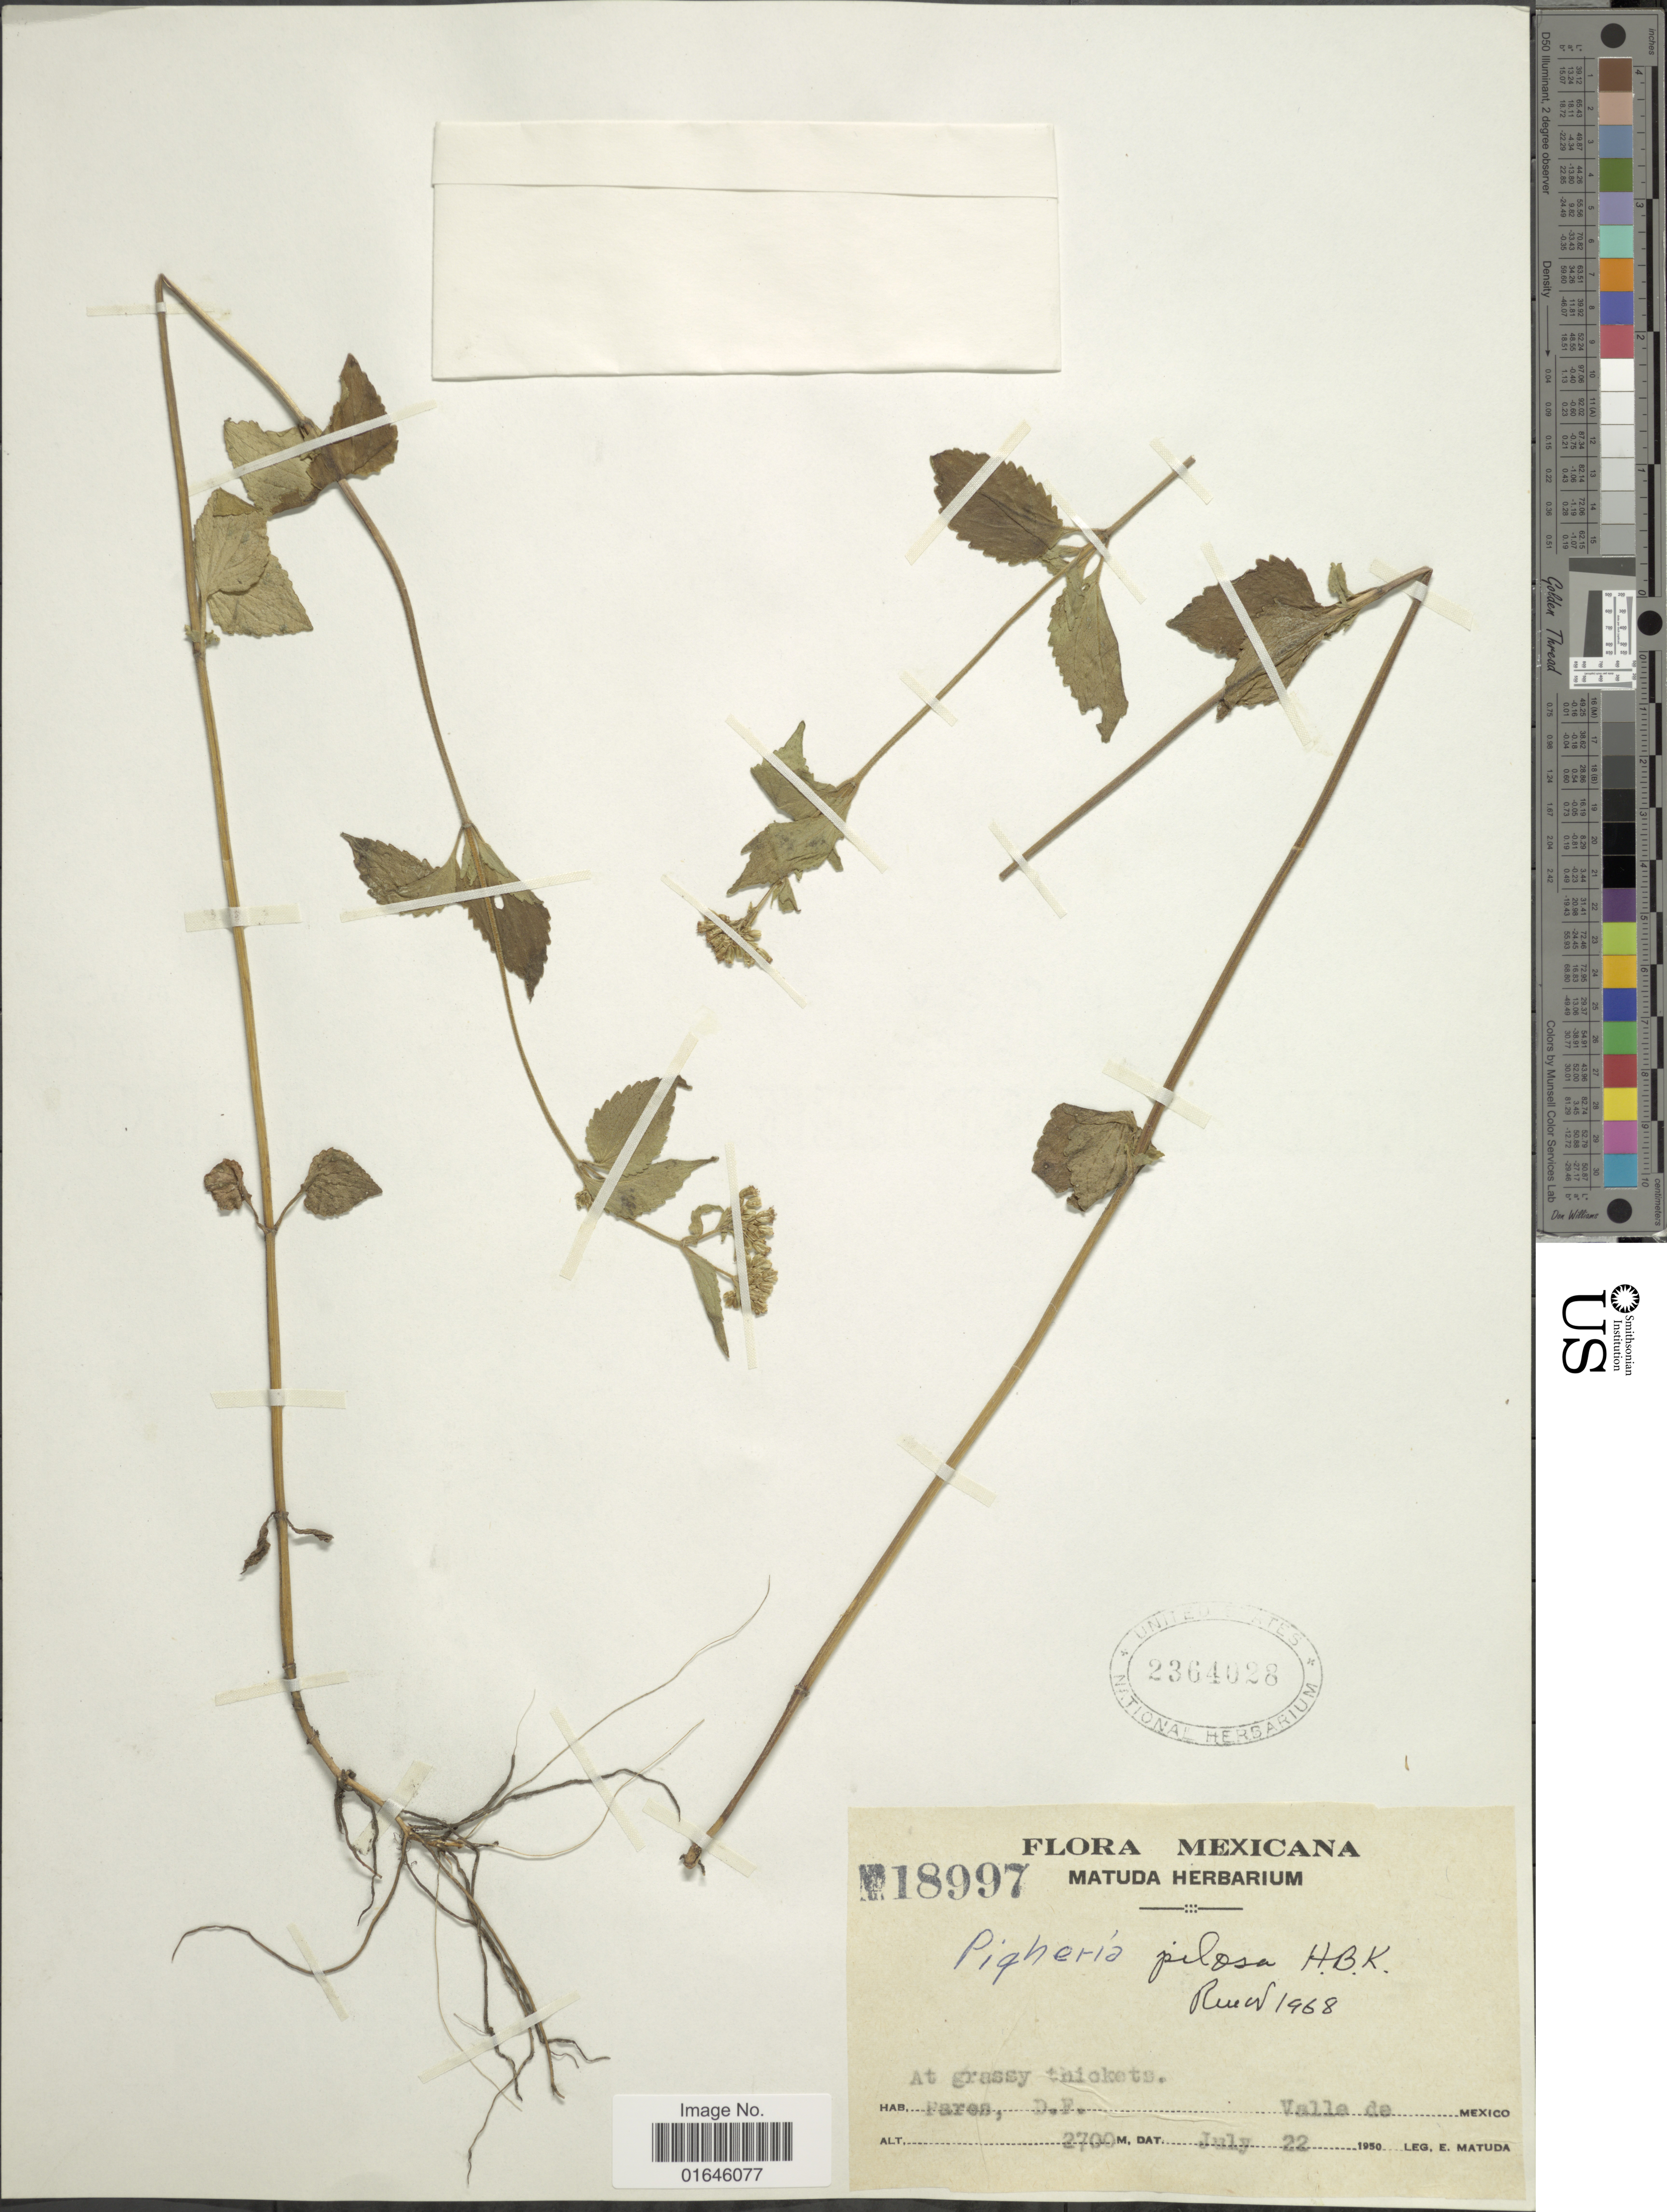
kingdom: Plantae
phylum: Tracheophyta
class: Magnoliopsida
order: Asterales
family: Asteraceae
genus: Piqueria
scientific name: Piqueria pilosa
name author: Kunth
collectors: E. Matuda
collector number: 18997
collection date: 1950-07-22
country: Mexico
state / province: Distrito Federal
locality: Pares, Valle de Mexico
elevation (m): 2700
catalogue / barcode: US 2364028